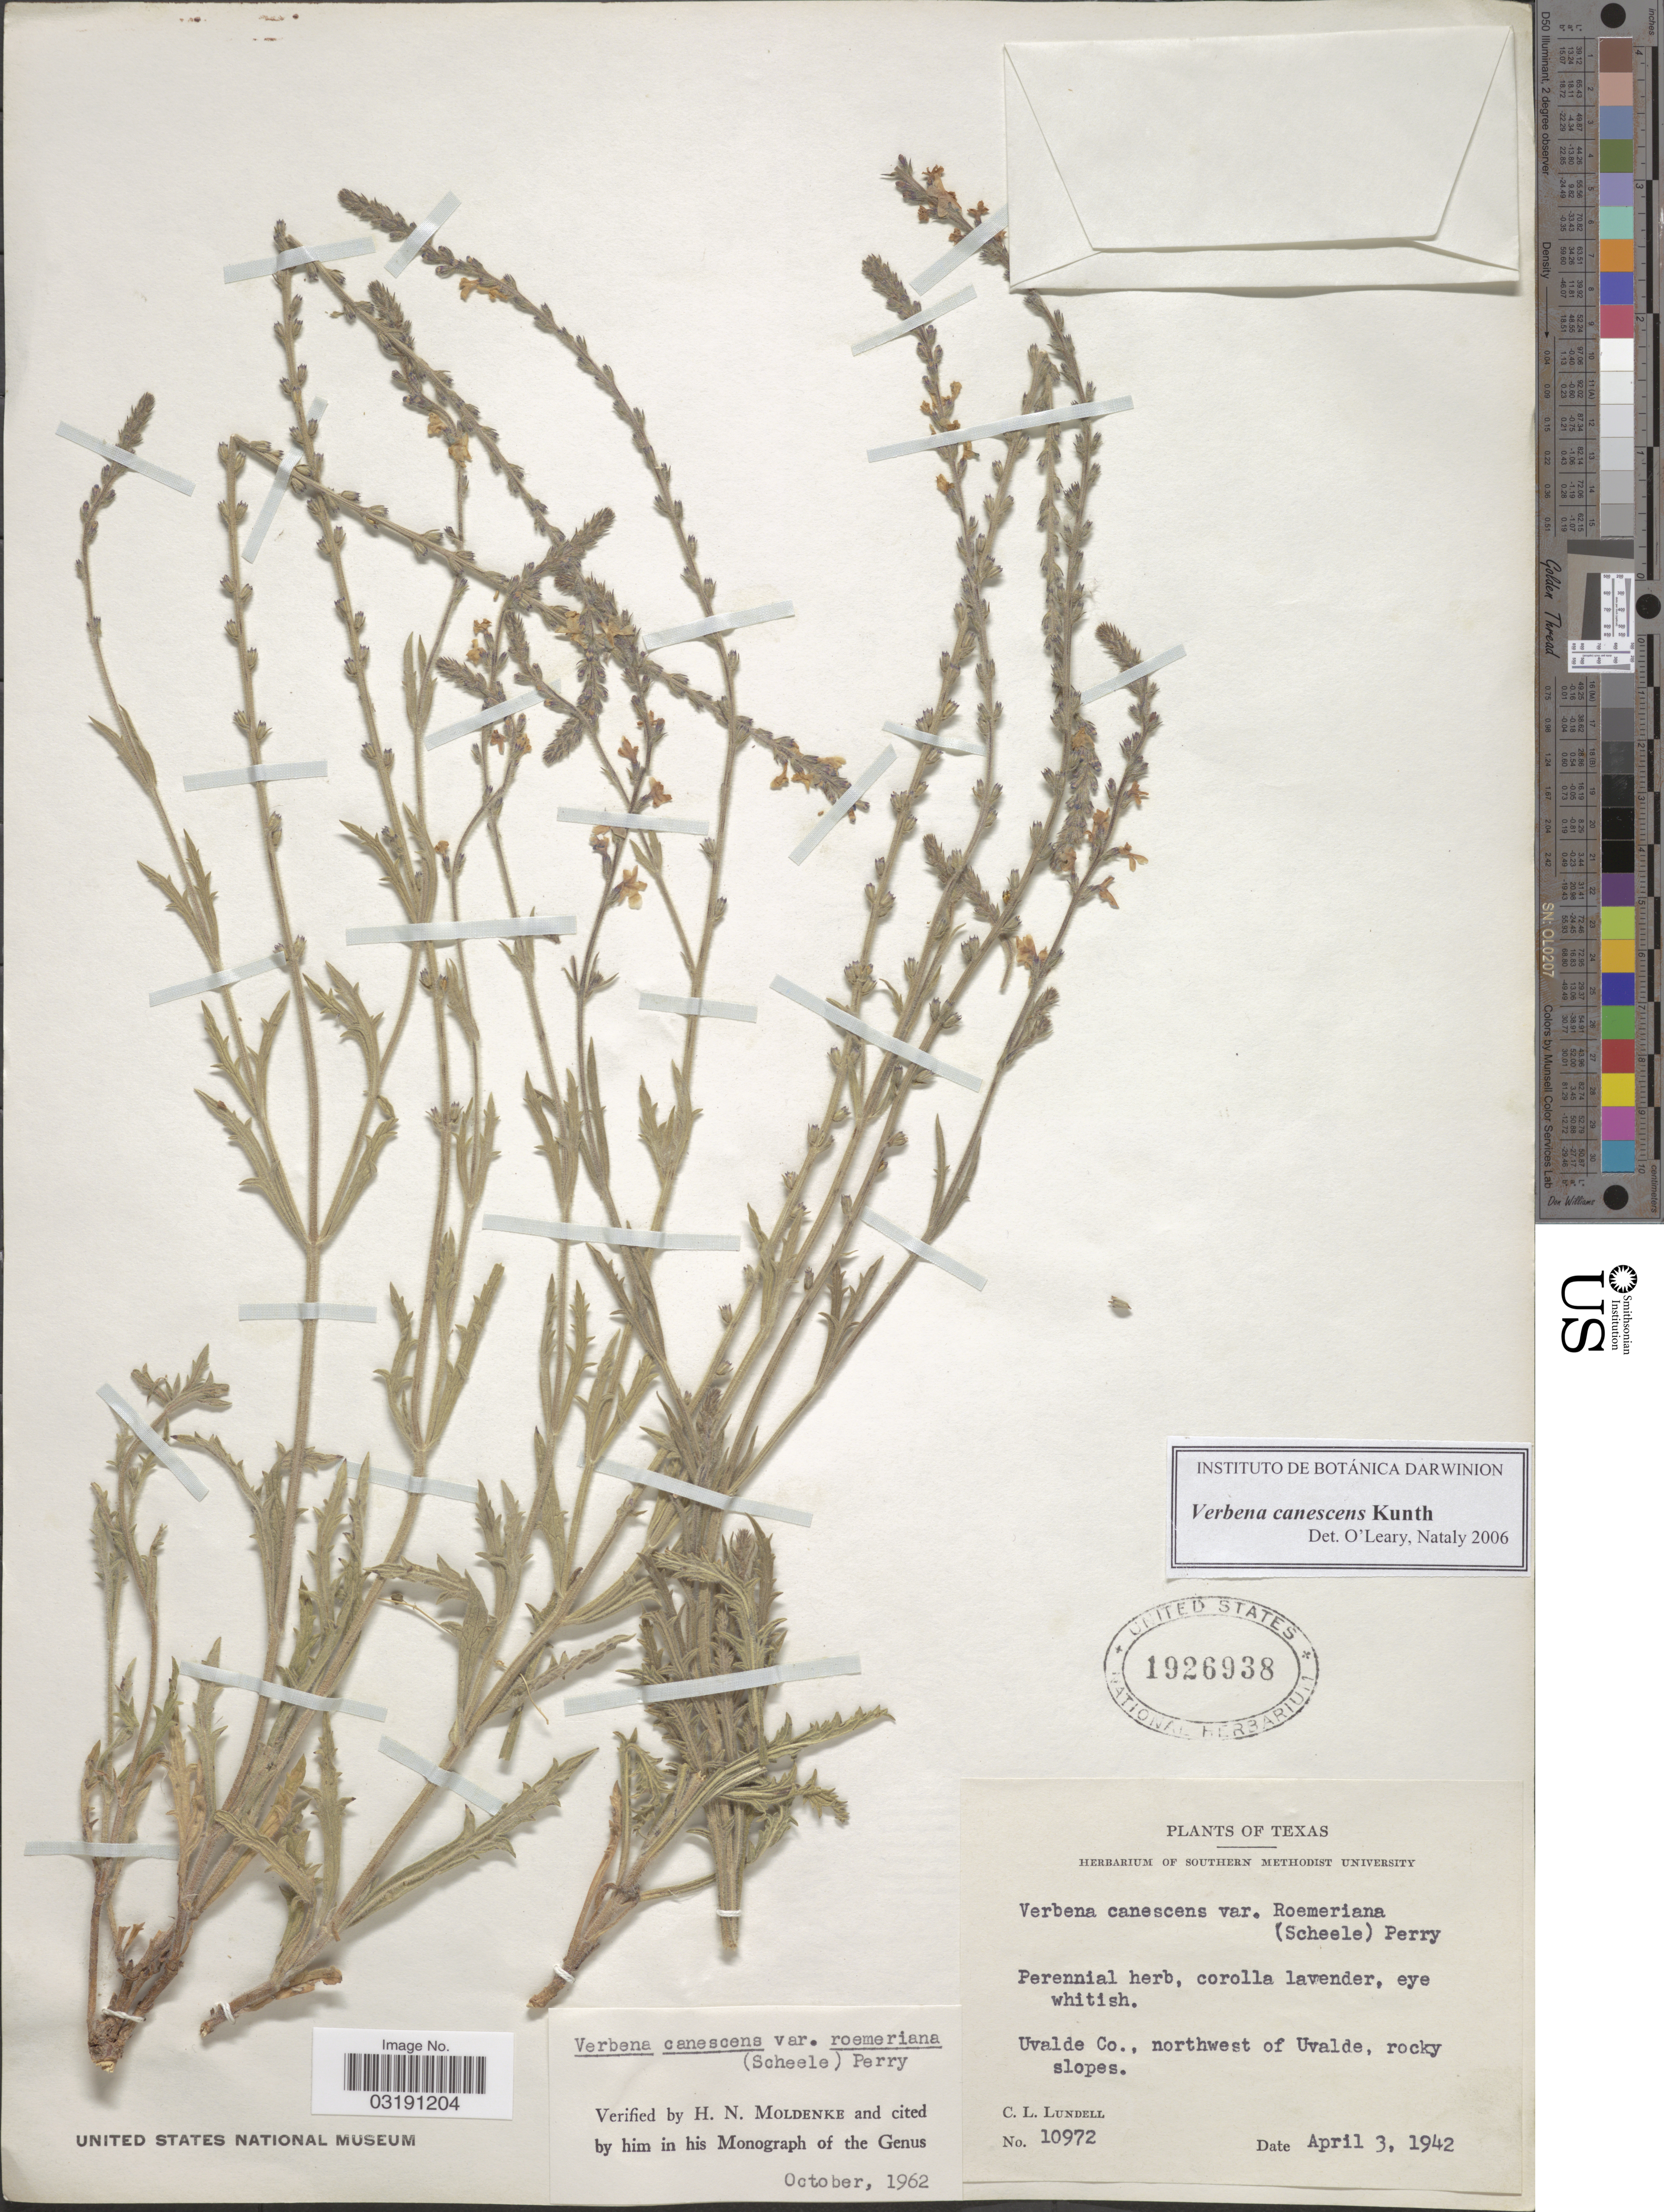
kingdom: Plantae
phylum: Tracheophyta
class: Magnoliopsida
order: Lamiales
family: Verbenaceae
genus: Verbena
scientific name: Verbena canescens var. roemeriana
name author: (Scheele) L.M. Perry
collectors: C. L. Lundell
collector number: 10972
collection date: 1942-04-03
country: United States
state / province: Texas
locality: Uvalde Co., northwest of Uvalde.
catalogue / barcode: US 1926938